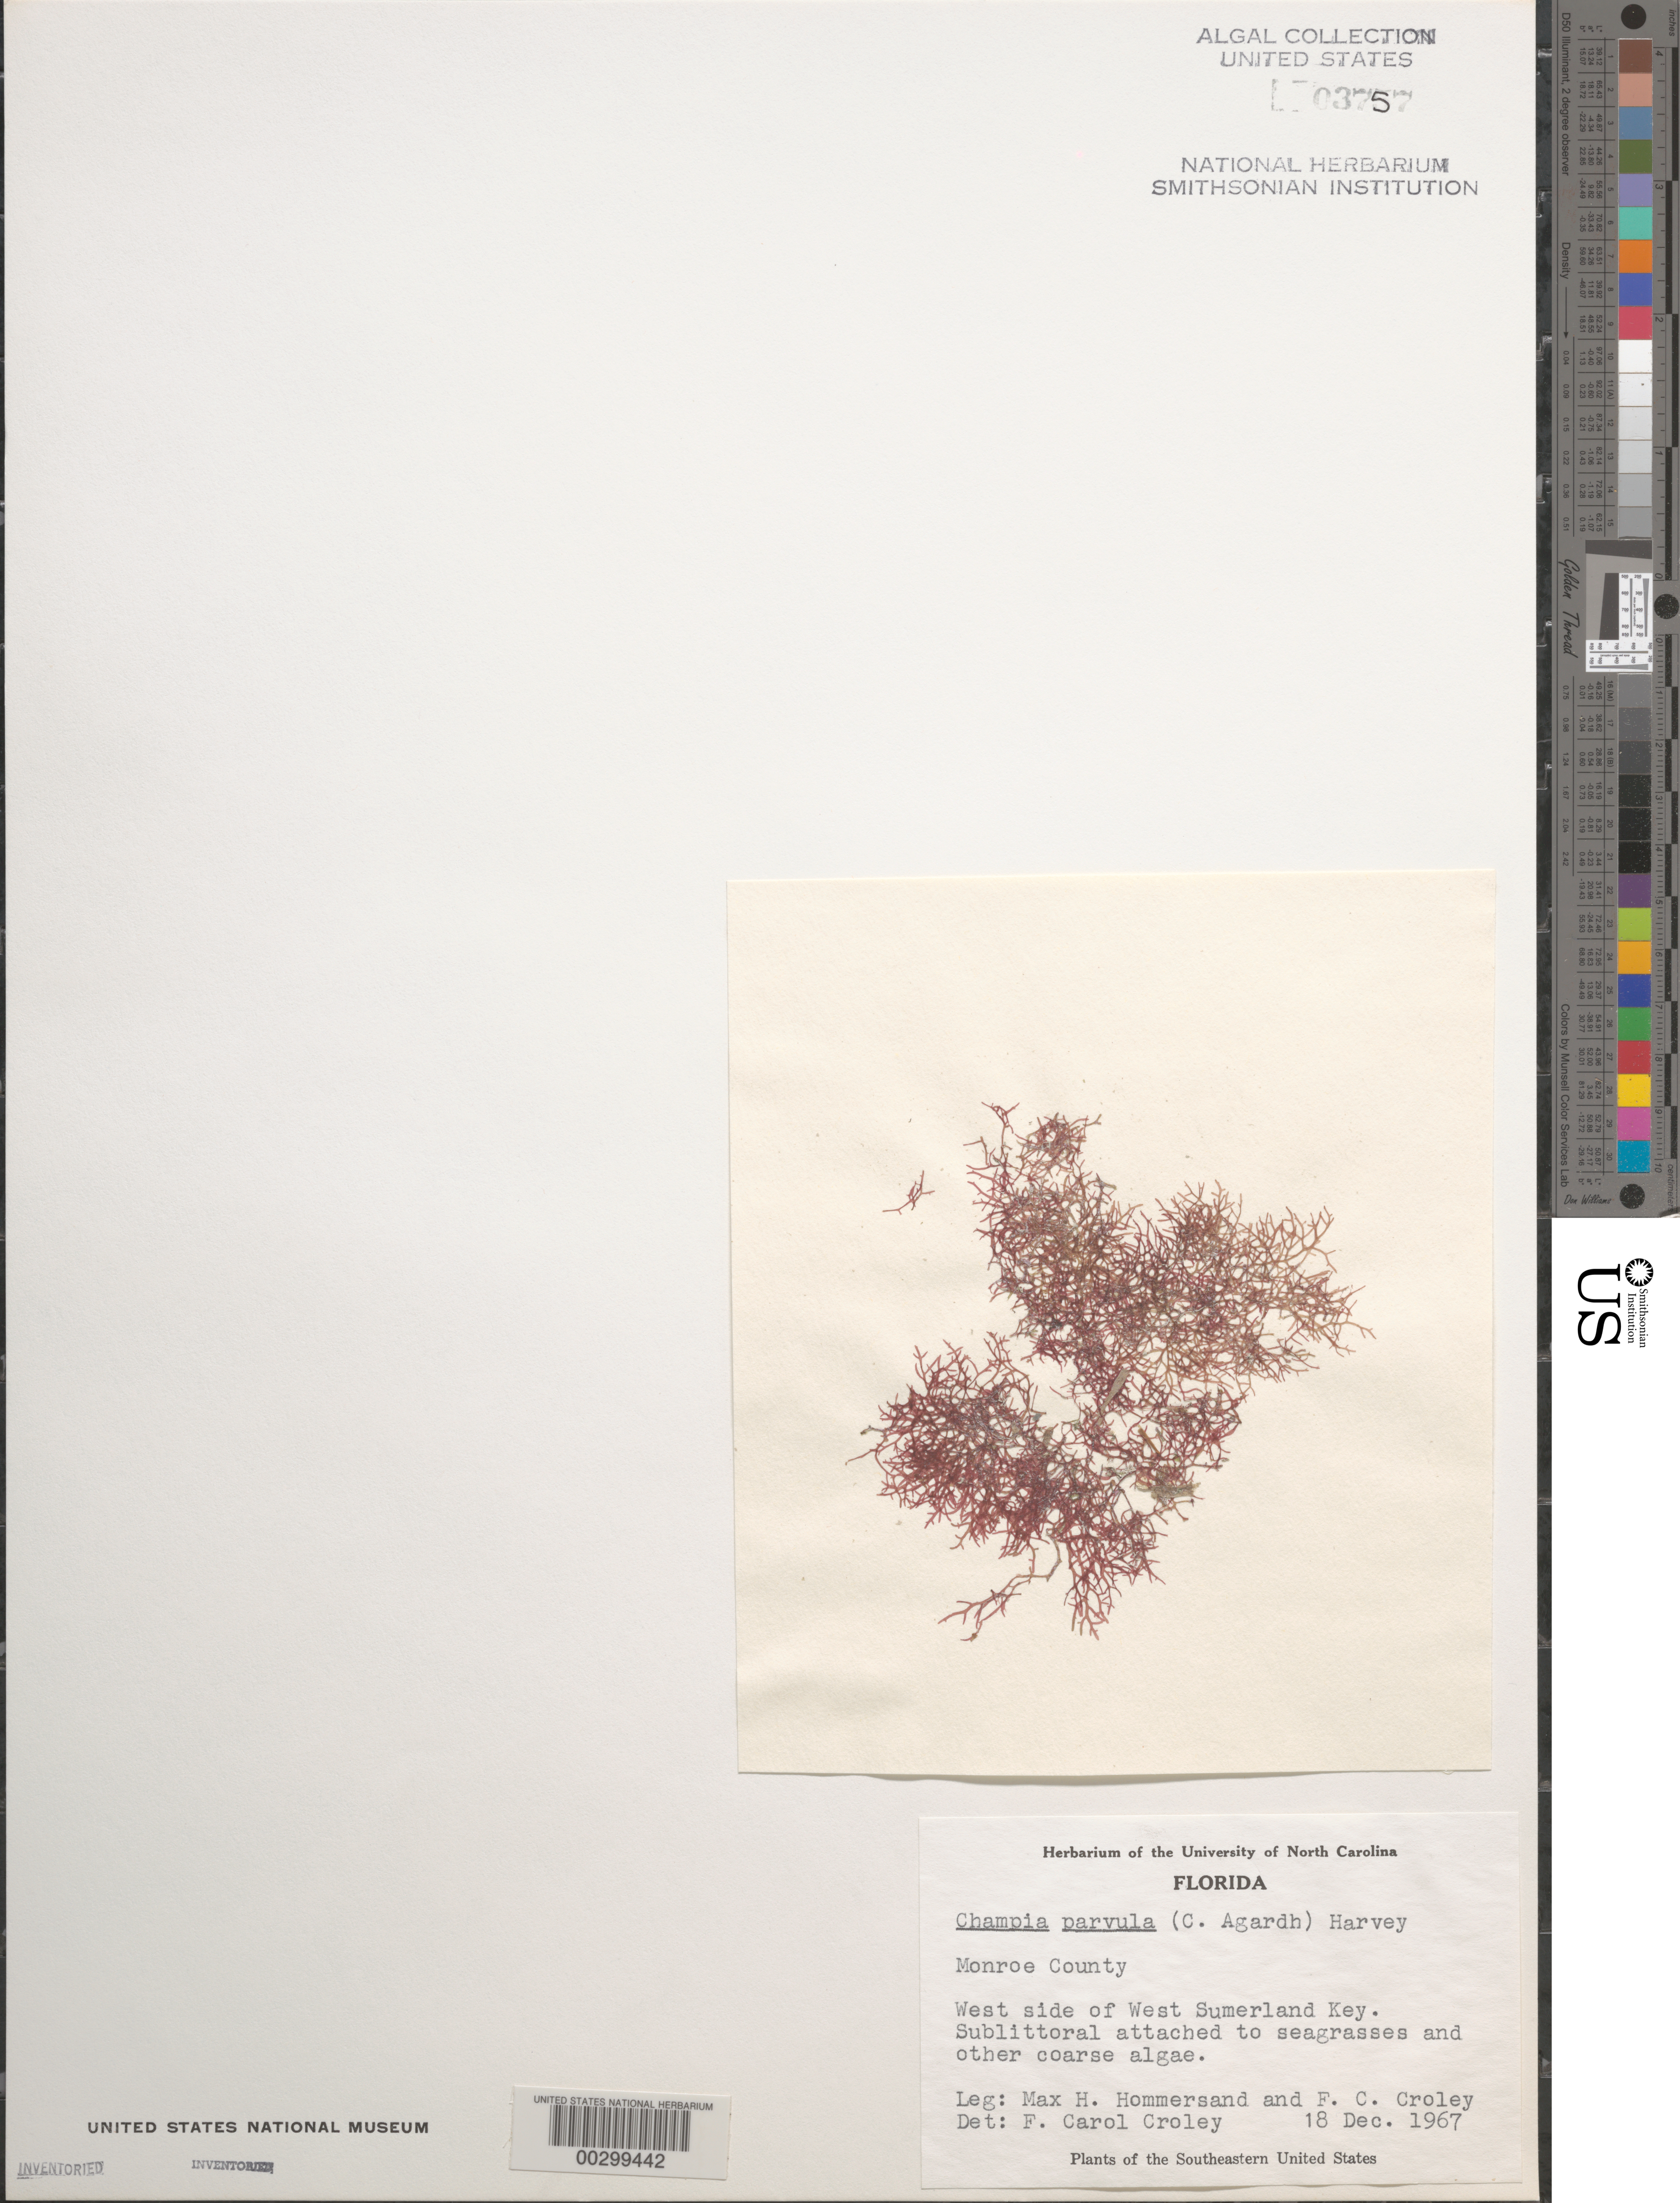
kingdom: Plantae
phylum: Rhodophyta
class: Florideophyceae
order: Rhodymeniales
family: Champiaceae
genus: Champia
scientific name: Champia parvula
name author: (C. Agardh) Harv.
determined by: Croley, F. C.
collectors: M. H. Hommersand & F. C. Croley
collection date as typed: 18 Dec 1967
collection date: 1967-12-18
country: United States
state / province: Florida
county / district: Monroe County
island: West Summerland Key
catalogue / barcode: US 3757